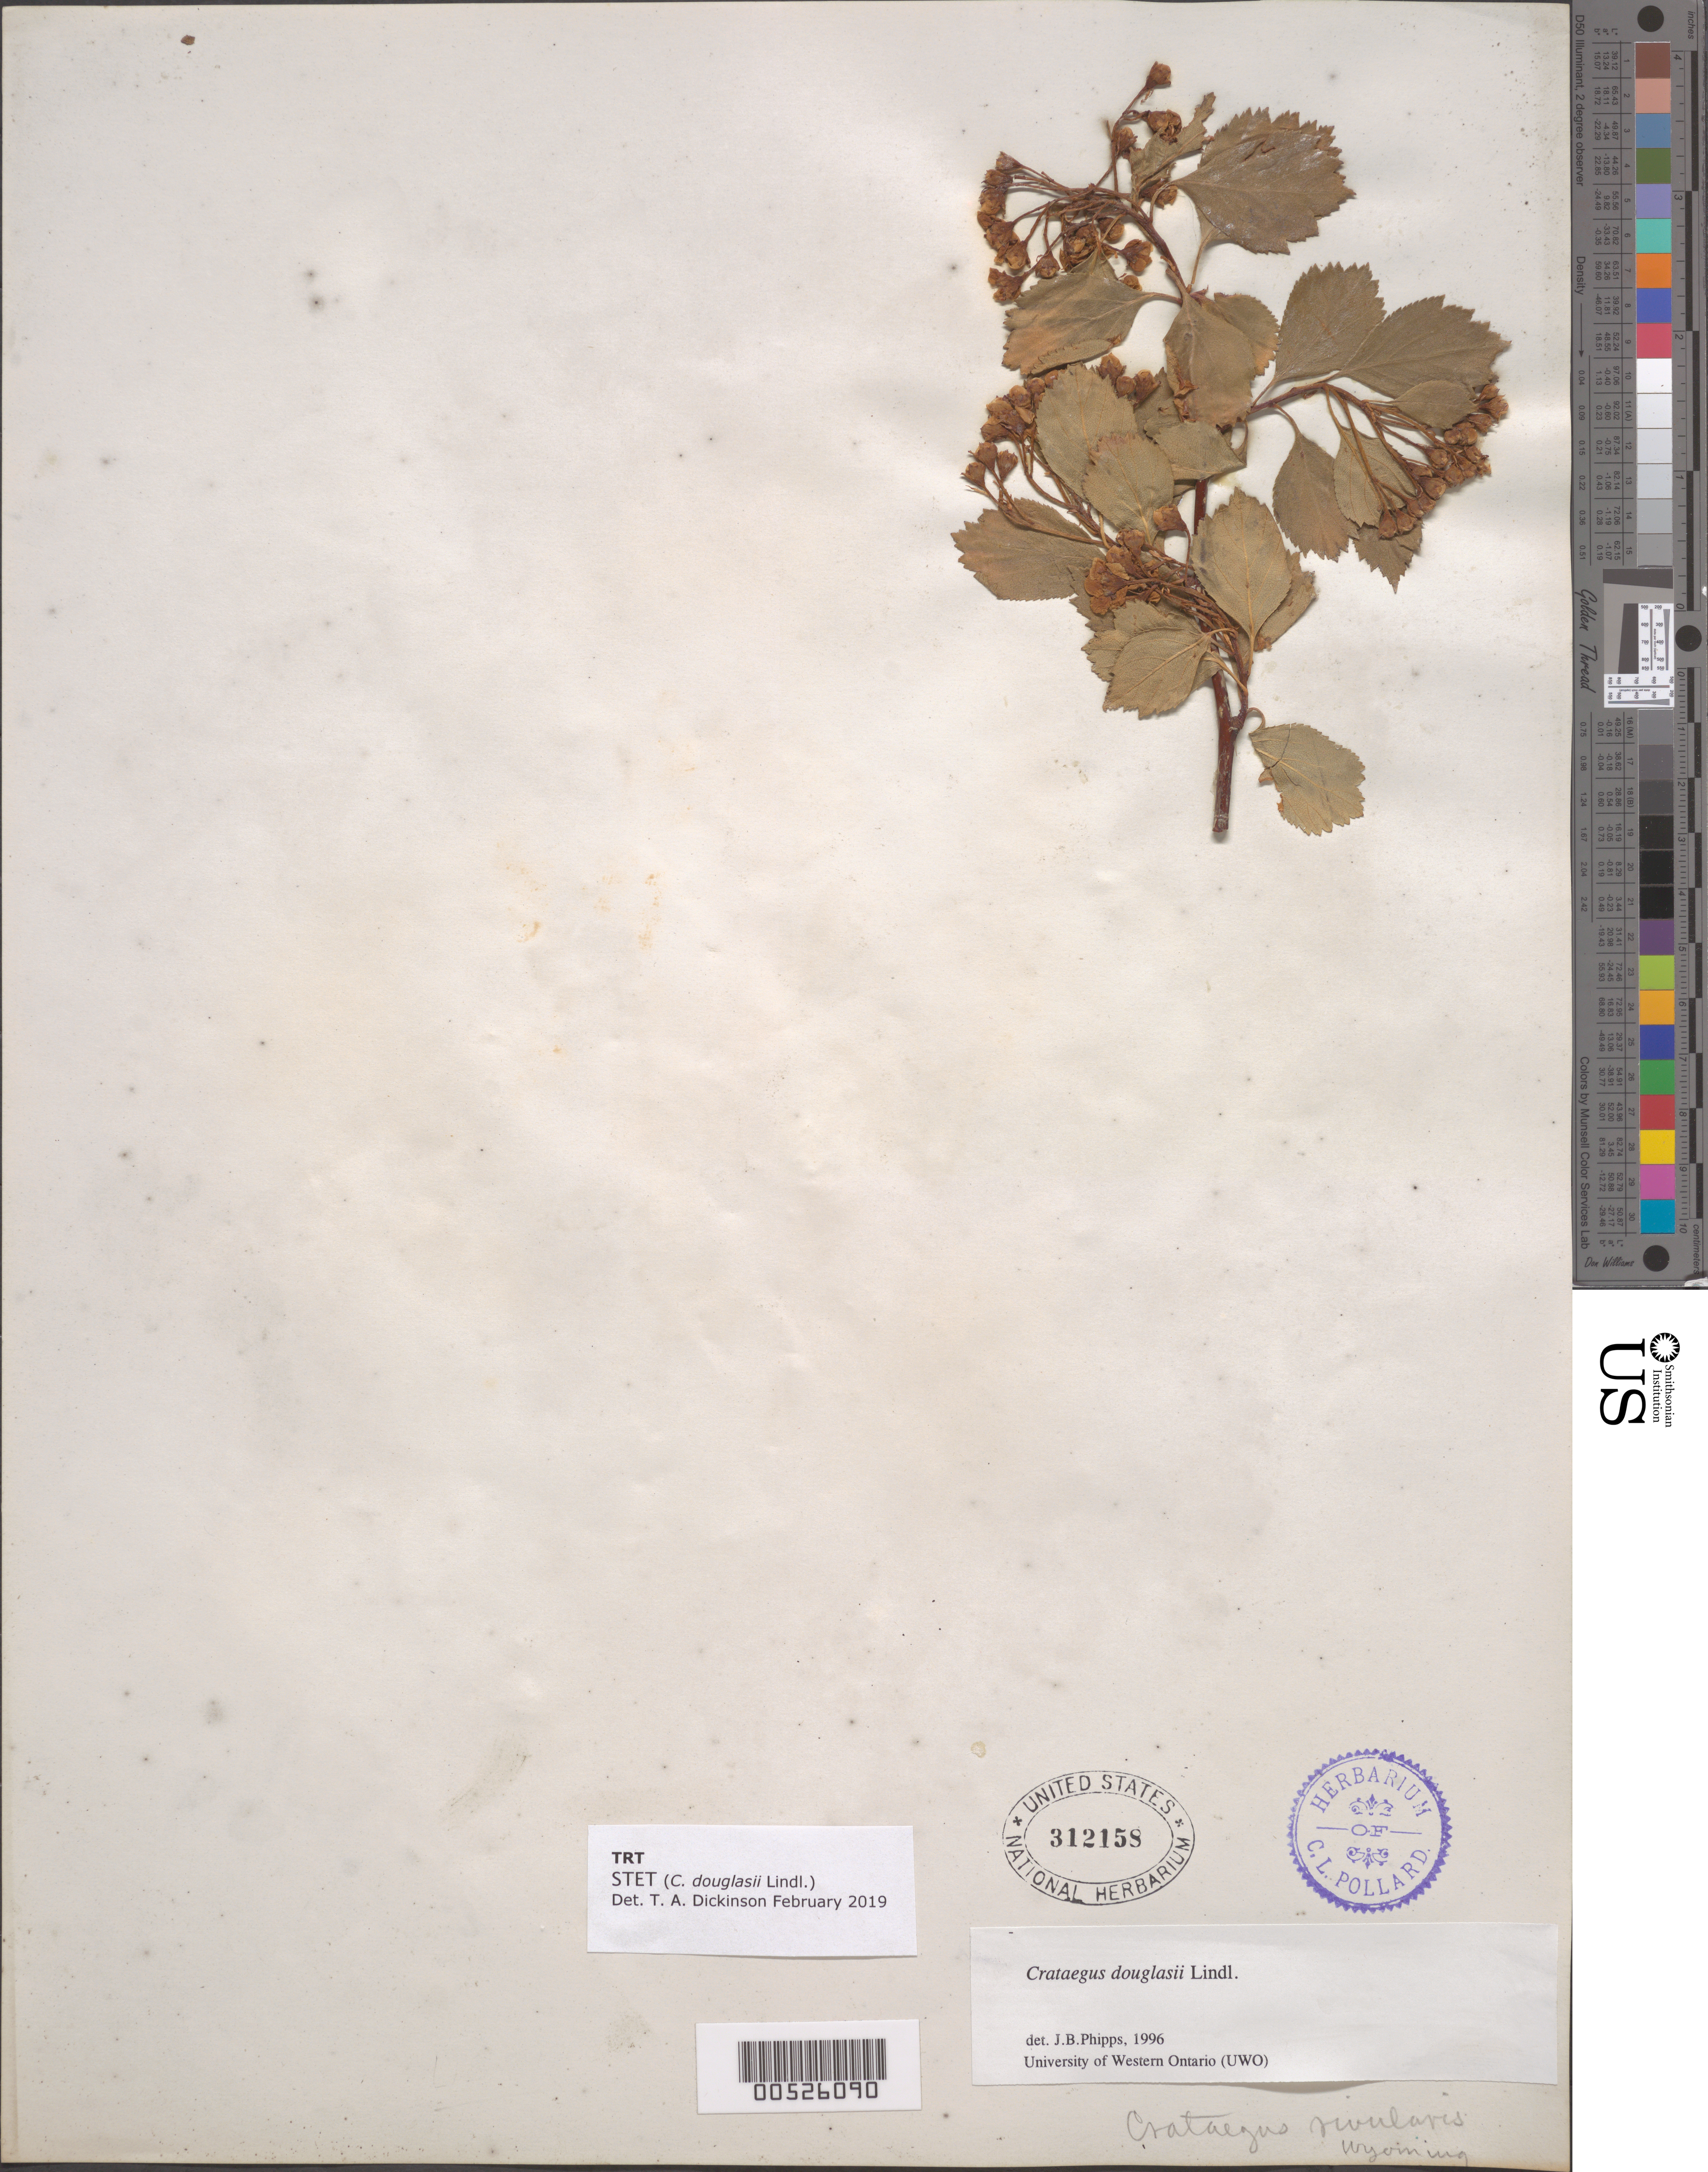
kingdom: Plantae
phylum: Tracheophyta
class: Magnoliopsida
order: Rosales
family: Rosaceae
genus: Crataegus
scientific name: Crataegus douglasii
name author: Lindl.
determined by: Phipps, James B., (UWO), University of Western Ontario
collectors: ex herb. C.L. Pollard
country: United States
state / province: Wyoming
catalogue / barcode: US 312158